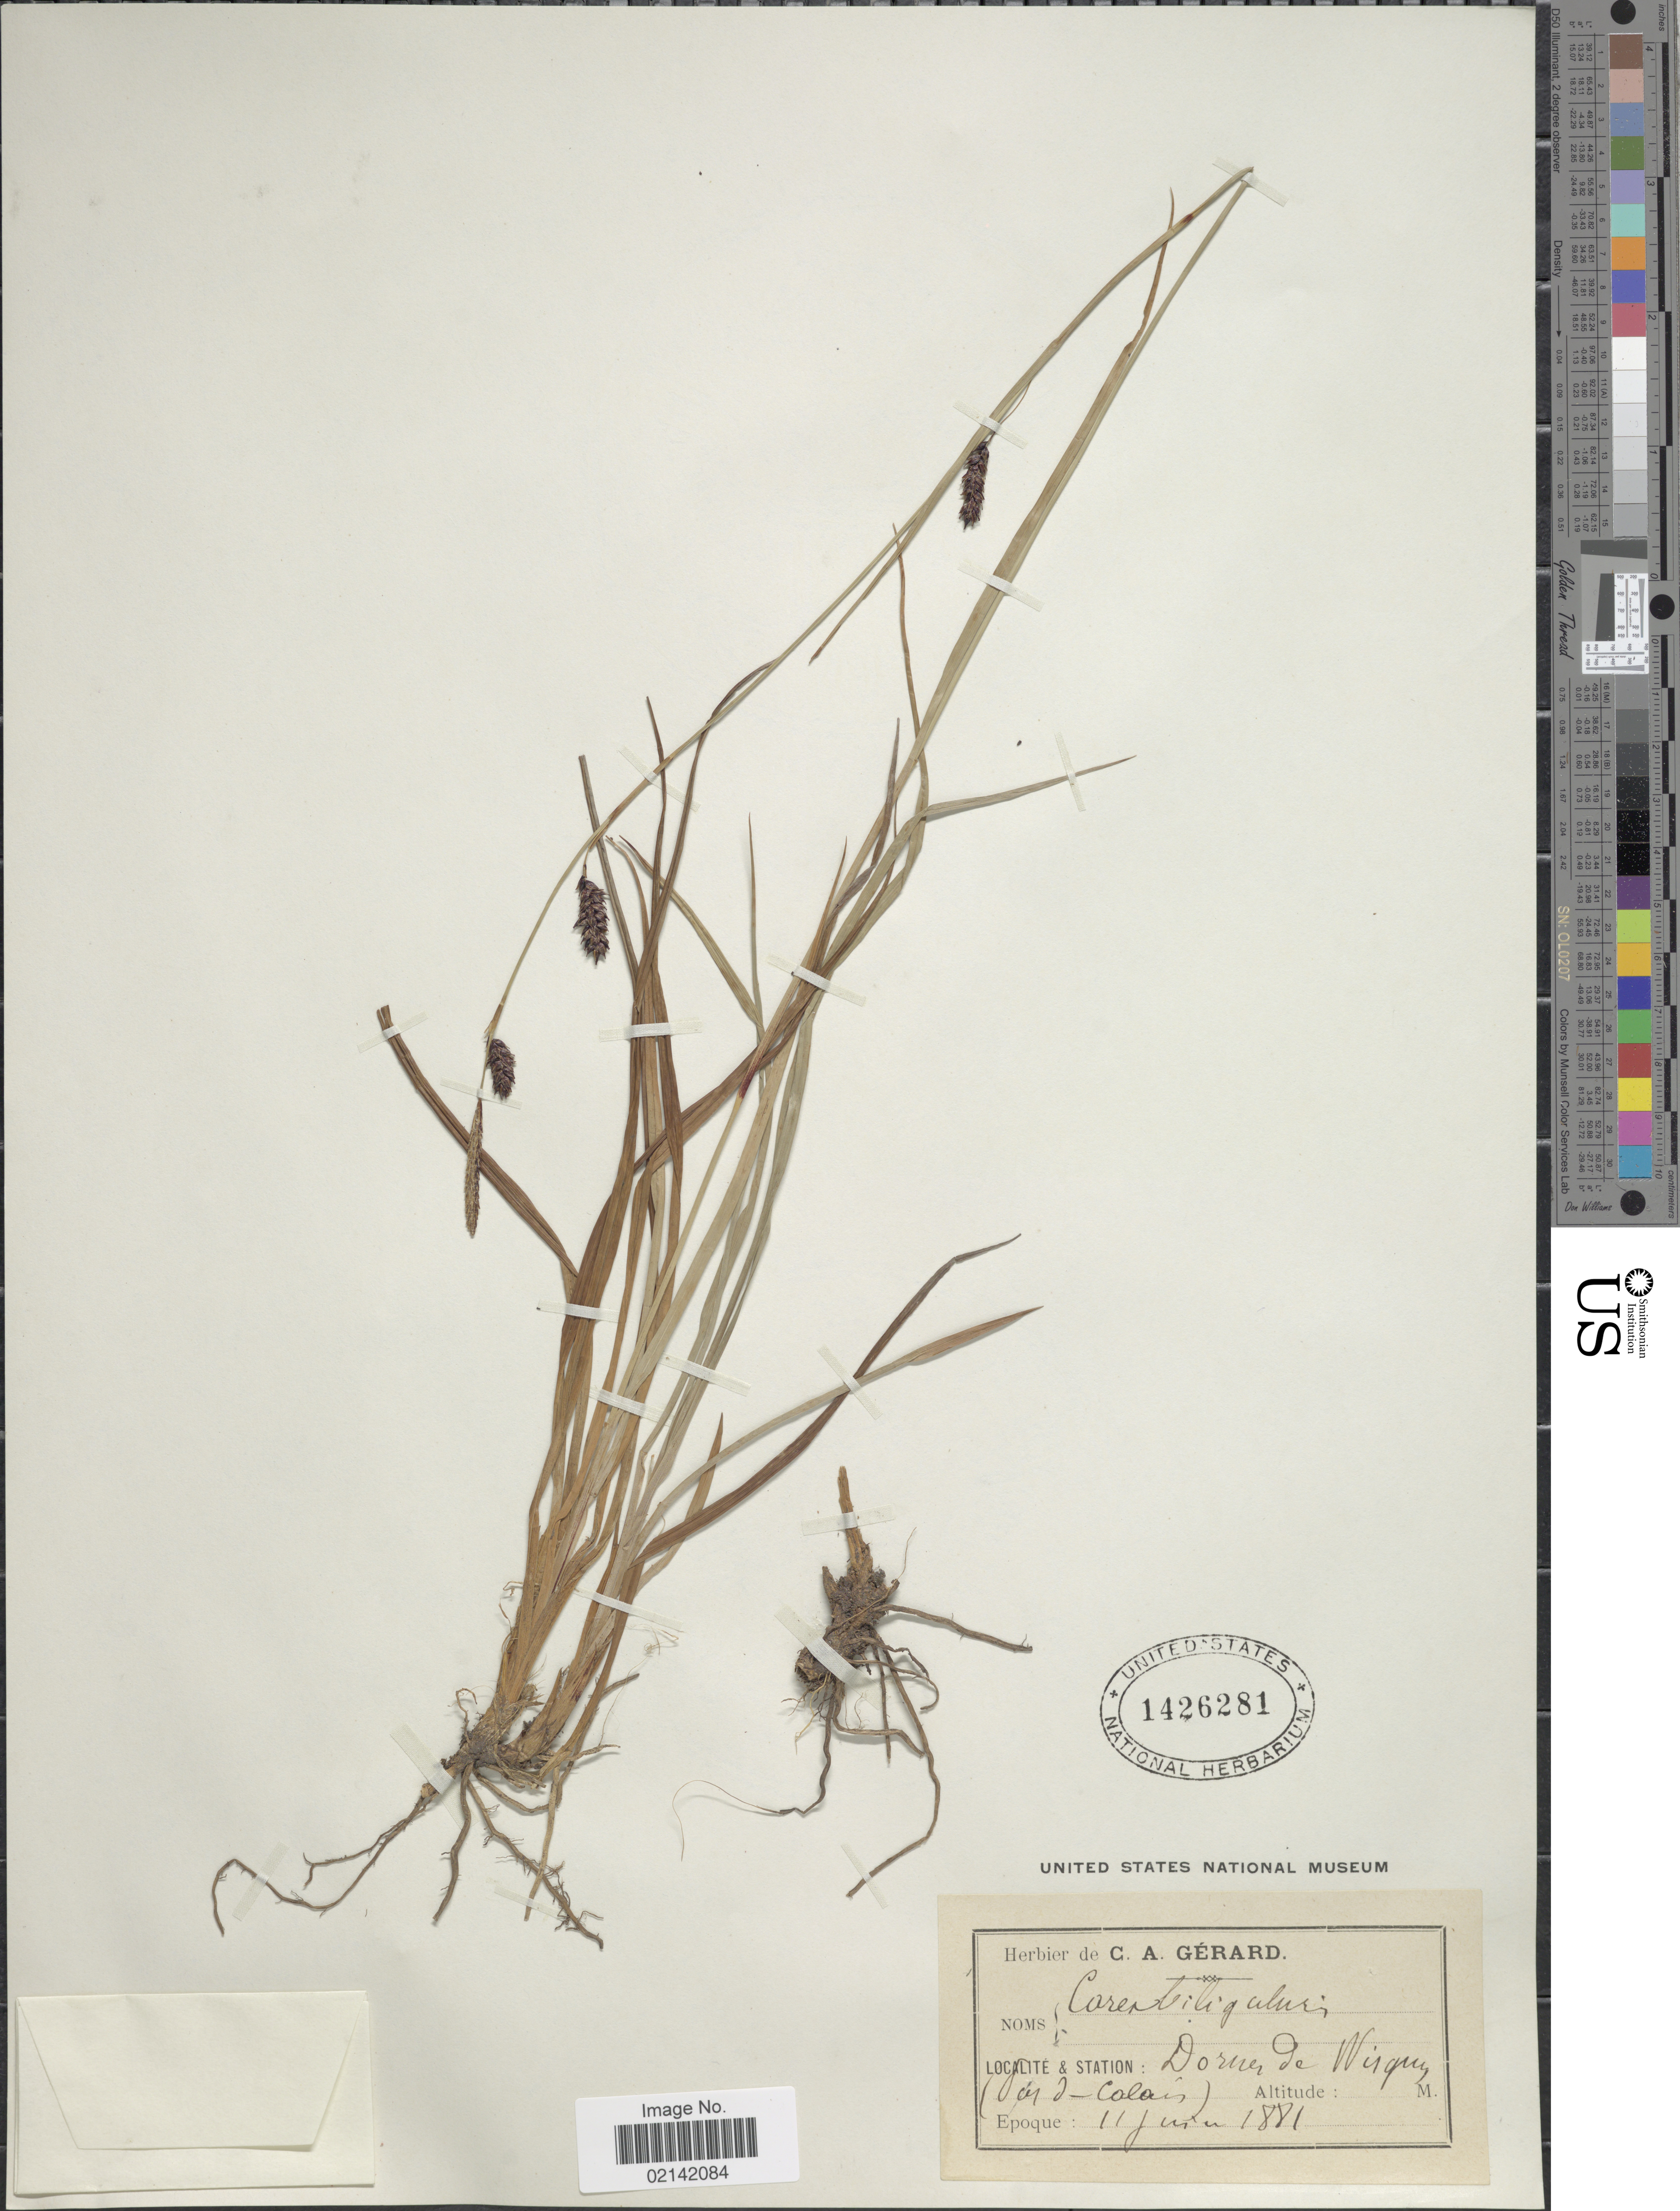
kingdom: Plantae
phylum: Tracheophyta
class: Liliopsida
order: Poales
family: Cyperaceae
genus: Carex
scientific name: Carex binervis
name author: Sm.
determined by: Strong, Mark T., (BOT), Smithsonian Institution - National Museum of Natural History (UNITED STATES)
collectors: C. Gerard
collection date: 1881-06-11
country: France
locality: Doruer de Wisquey [interpreted] (Par. d-Calais)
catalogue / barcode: US 1426281